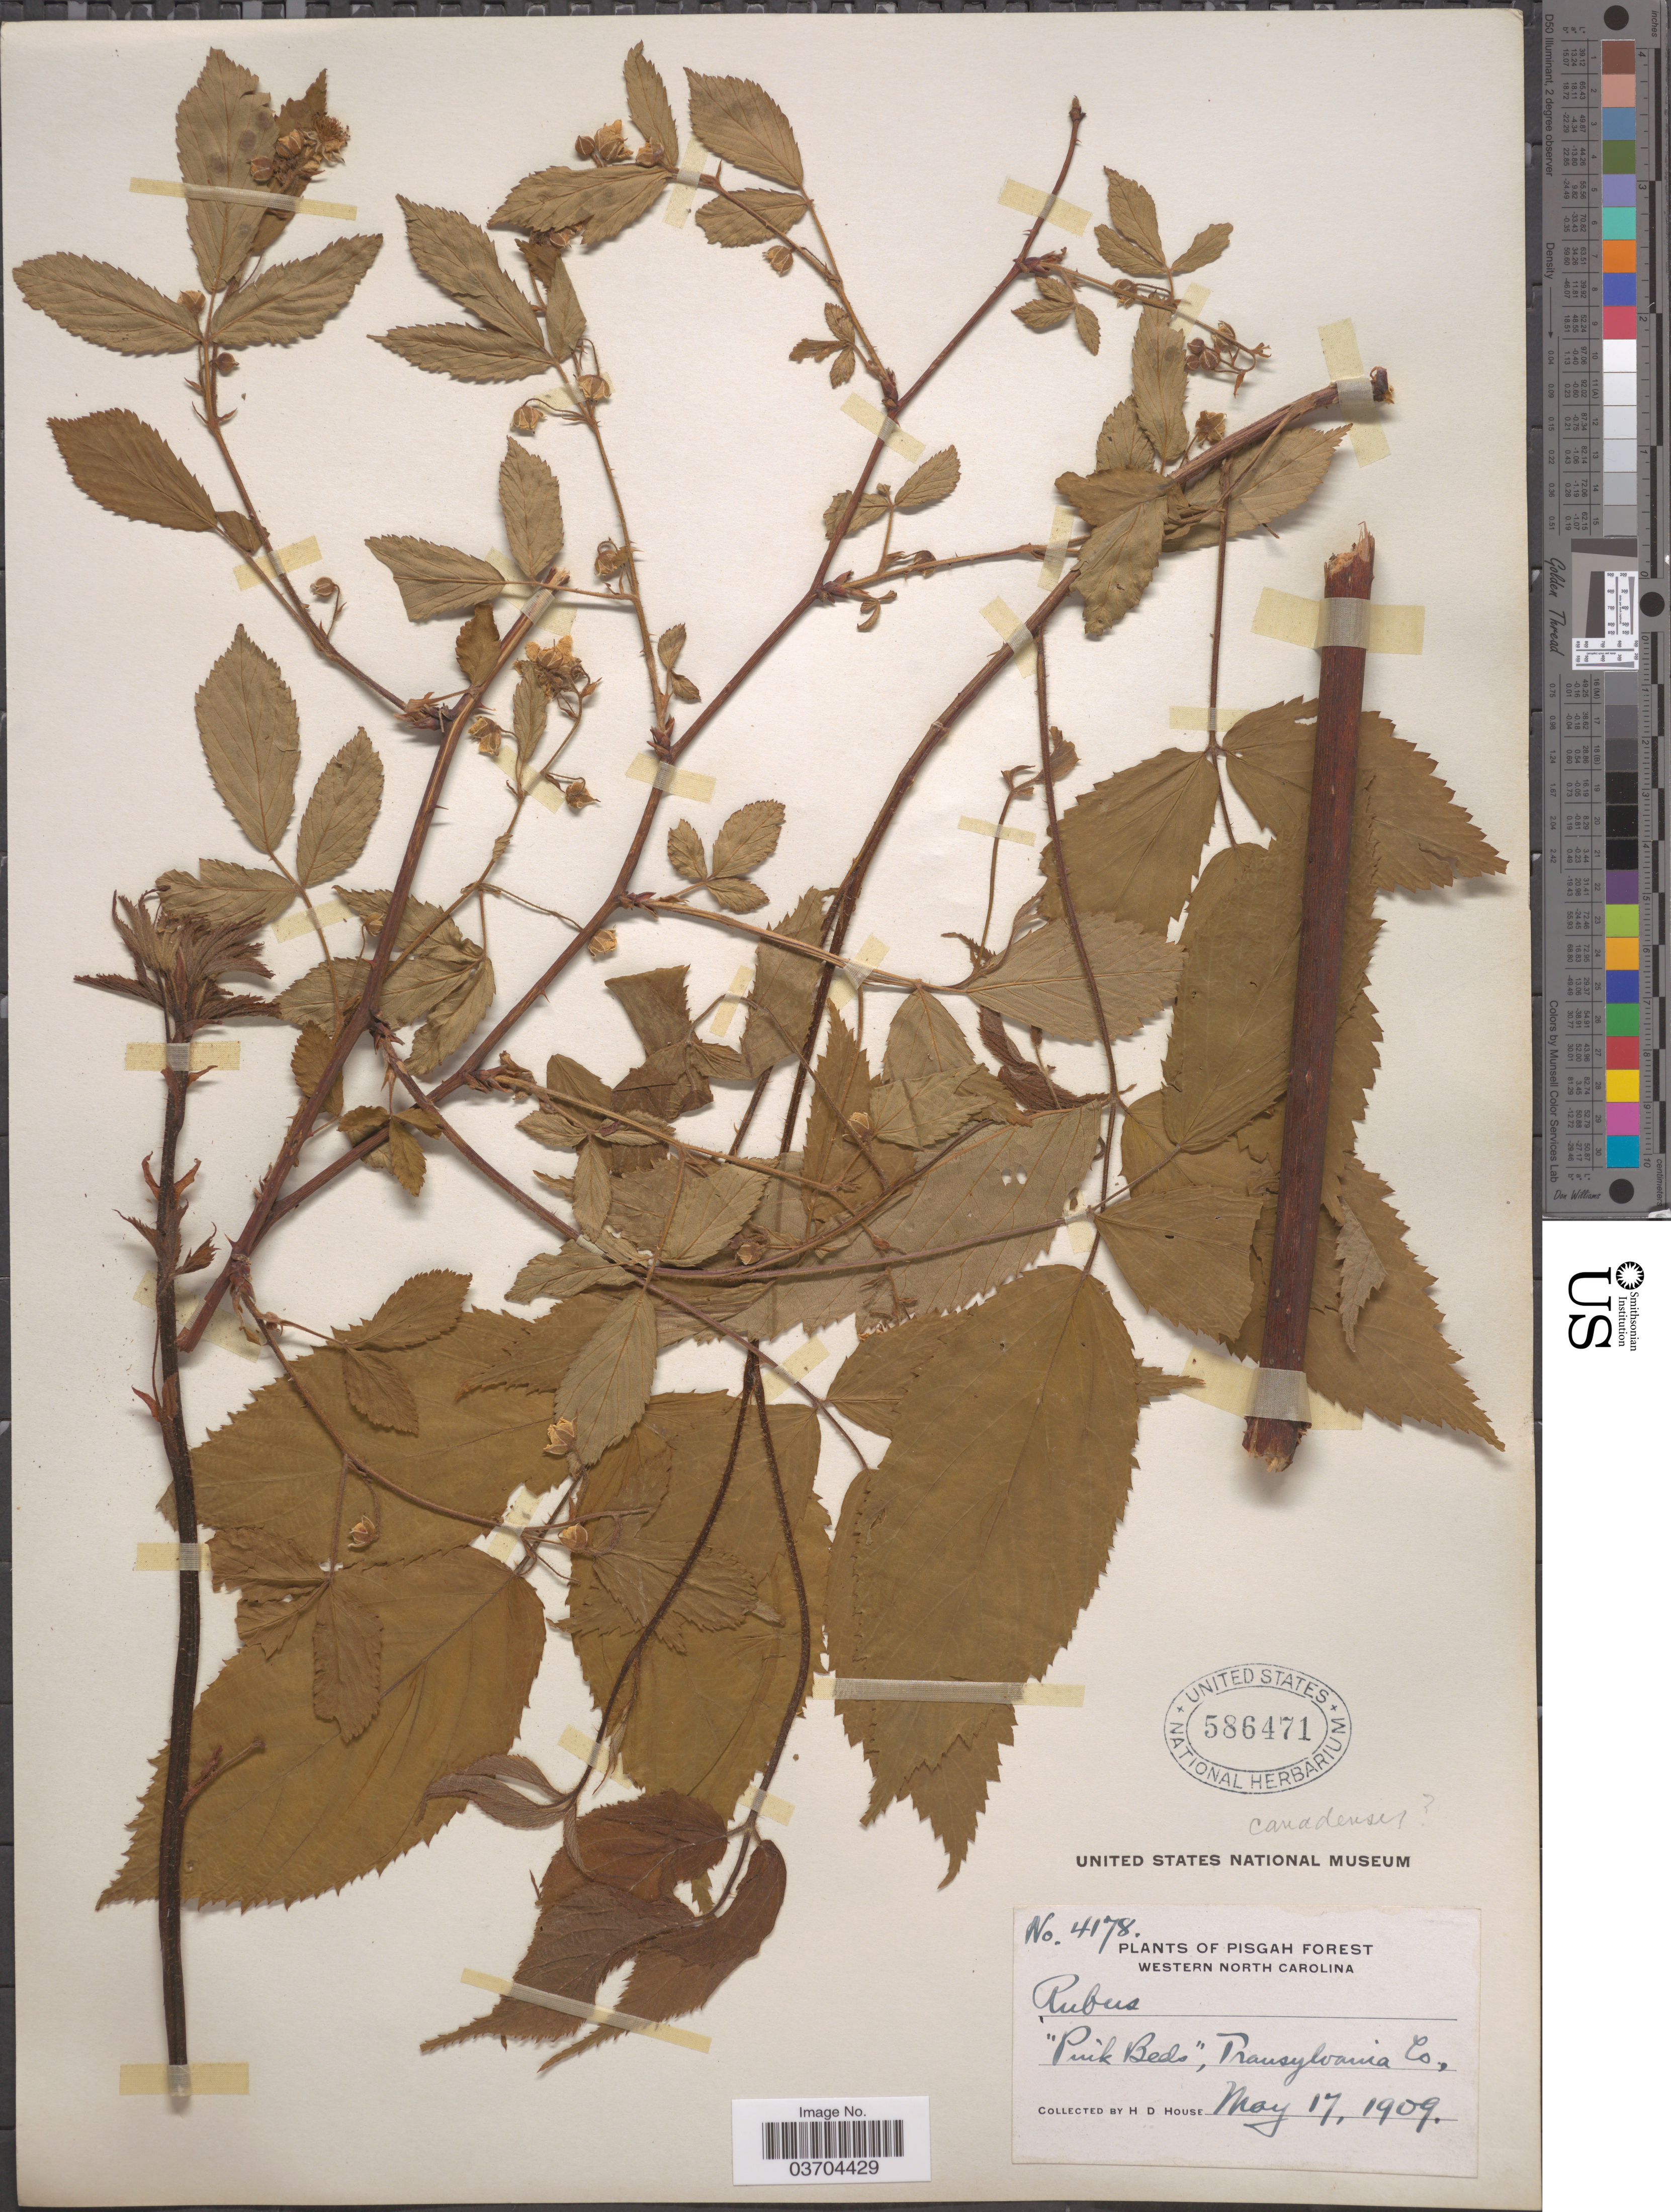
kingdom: Plantae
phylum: Tracheophyta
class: Magnoliopsida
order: Rosales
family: Rosaceae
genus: Rubus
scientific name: Rubus canadensis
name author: L.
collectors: H. D. House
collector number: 4178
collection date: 1909-05-17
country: United States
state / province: North Carolina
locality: Pisgah Forest Western North Carolina. Transylvania Co.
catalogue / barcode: US 586471